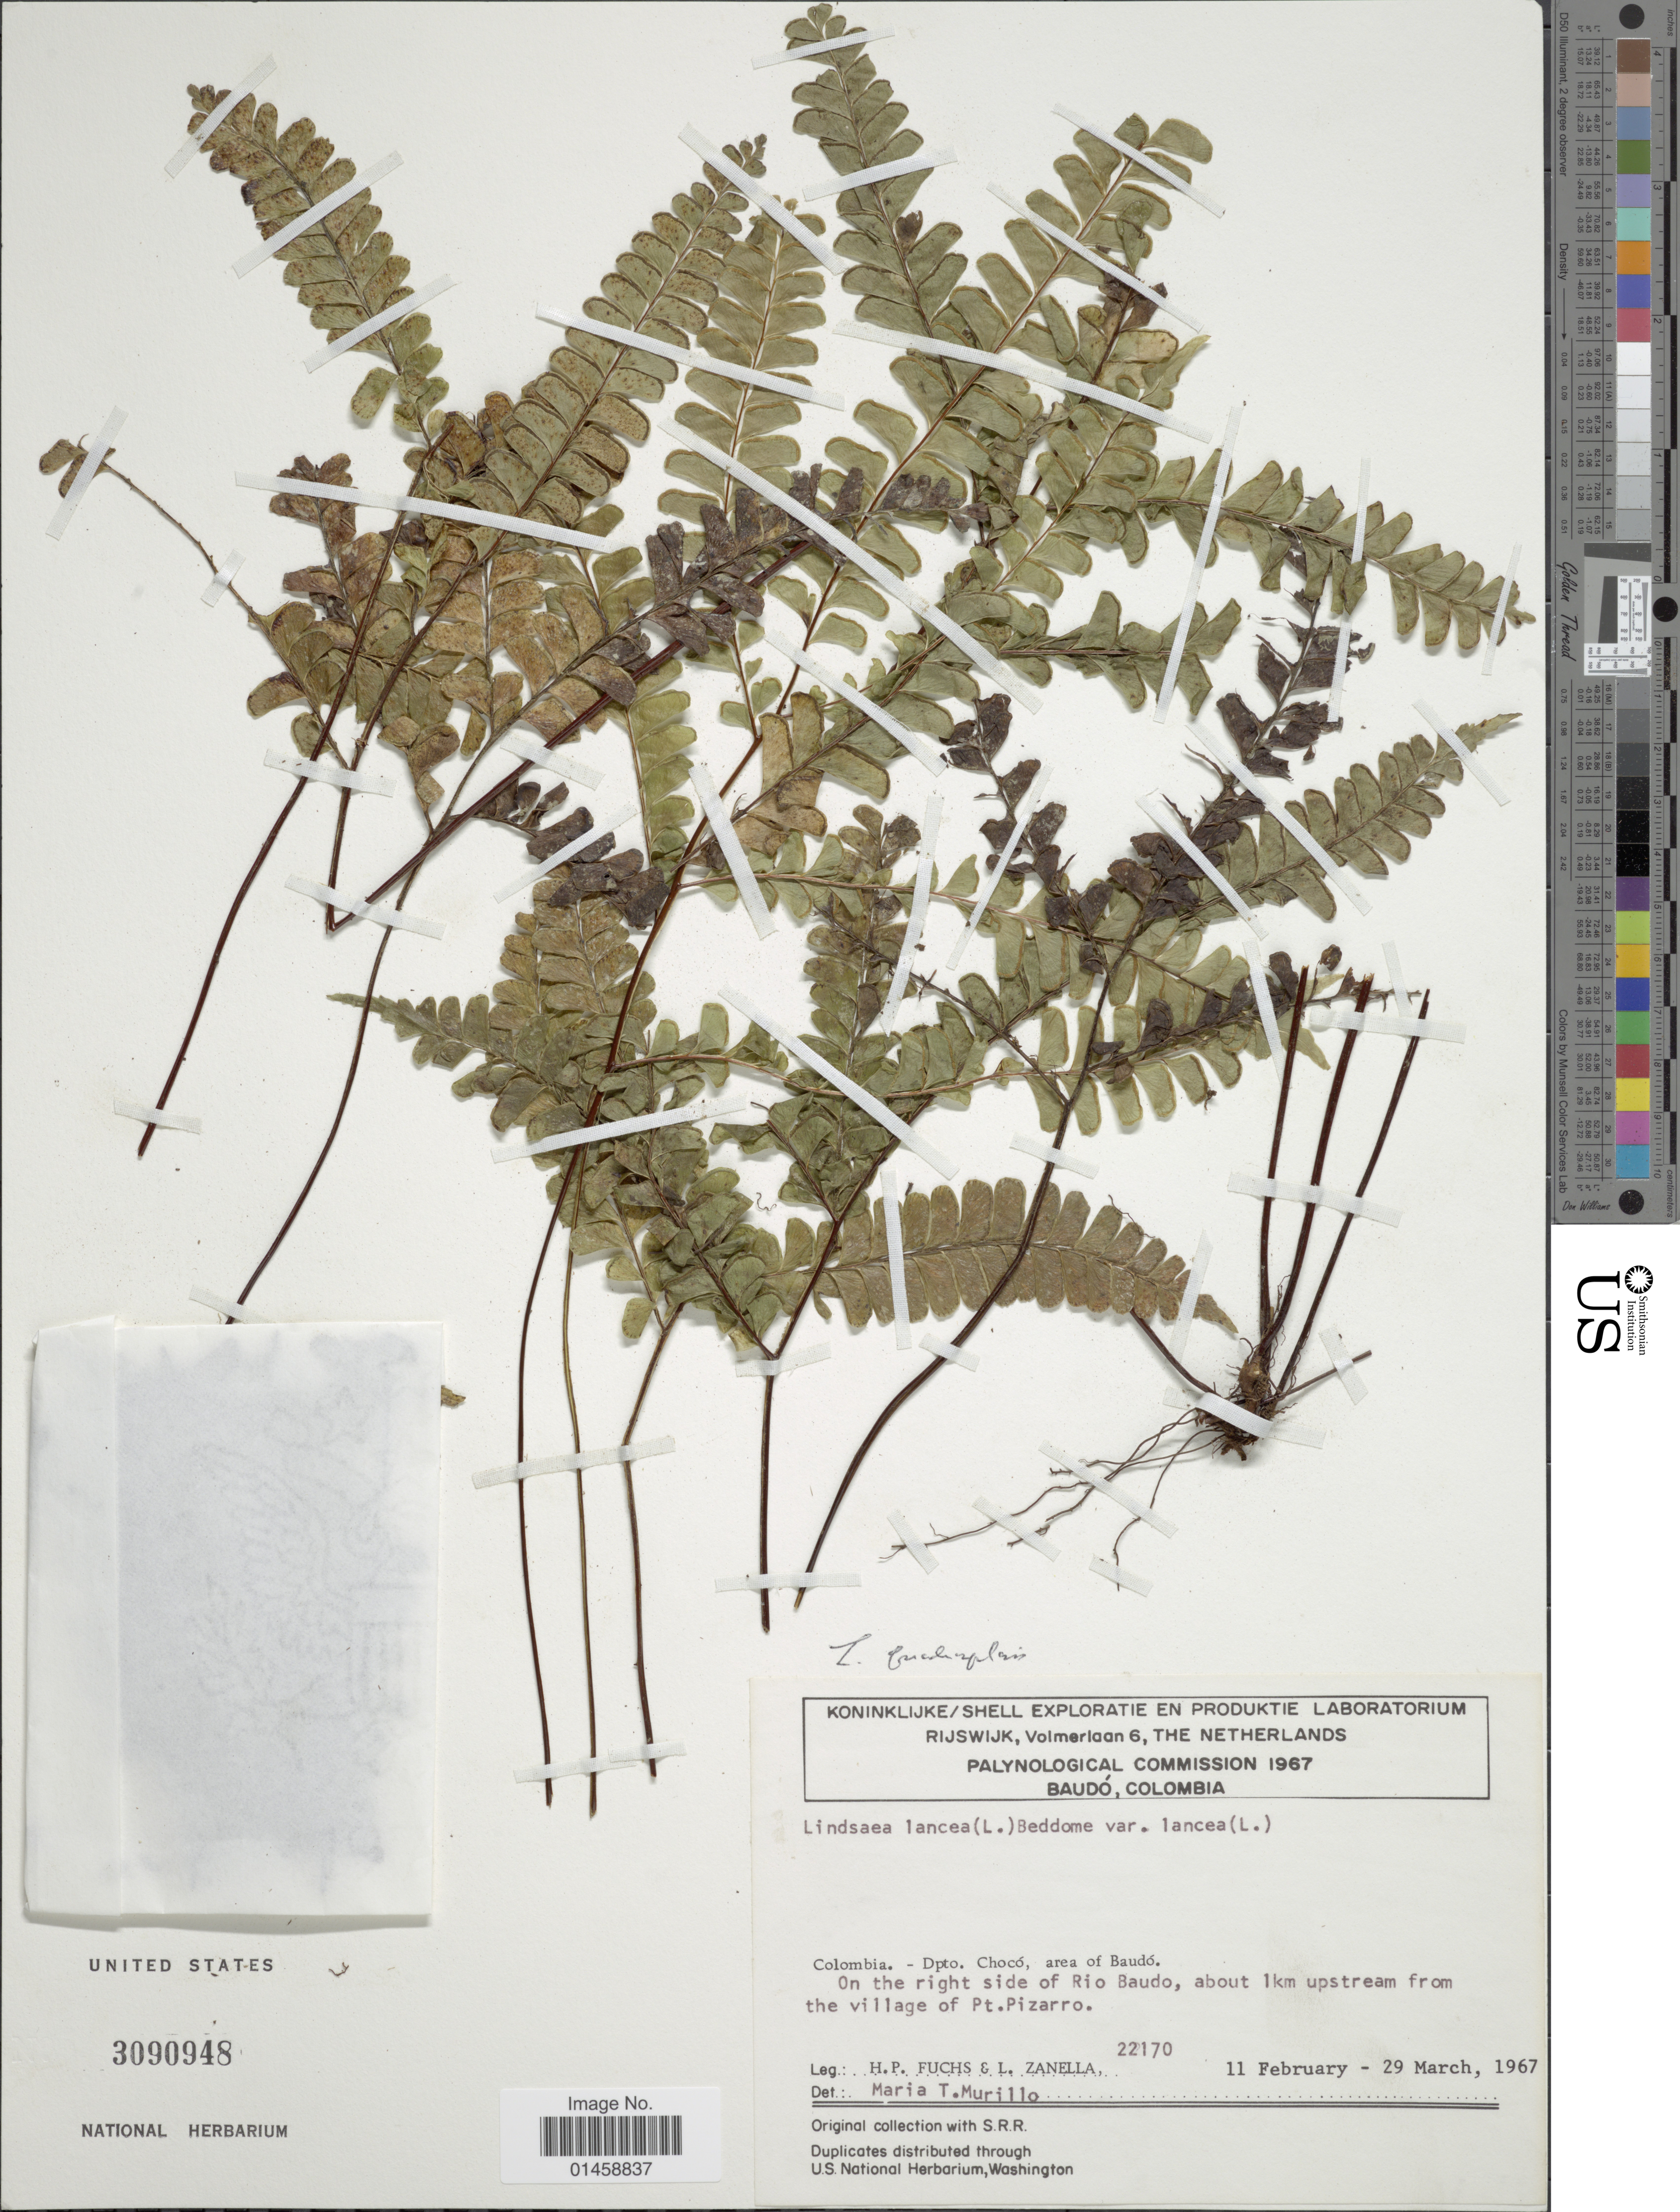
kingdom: Plantae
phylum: Tracheophyta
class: Polypodiopsida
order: Polypodiales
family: Lindsaeaceae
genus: Lindsaea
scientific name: Lindsaea quadrangularis subsp. subalata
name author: K.U. Kramer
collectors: H. P. Fuchs & L. Zanella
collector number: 22170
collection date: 1967-02-11/1967-03-29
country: Colombia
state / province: Chocó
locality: Colombia.- Dpto. Choco, area of Baudo. On the right side of Rio Baudo, about 1km upstream from the village of Pt. Pizzaro.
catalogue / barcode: US 3090948